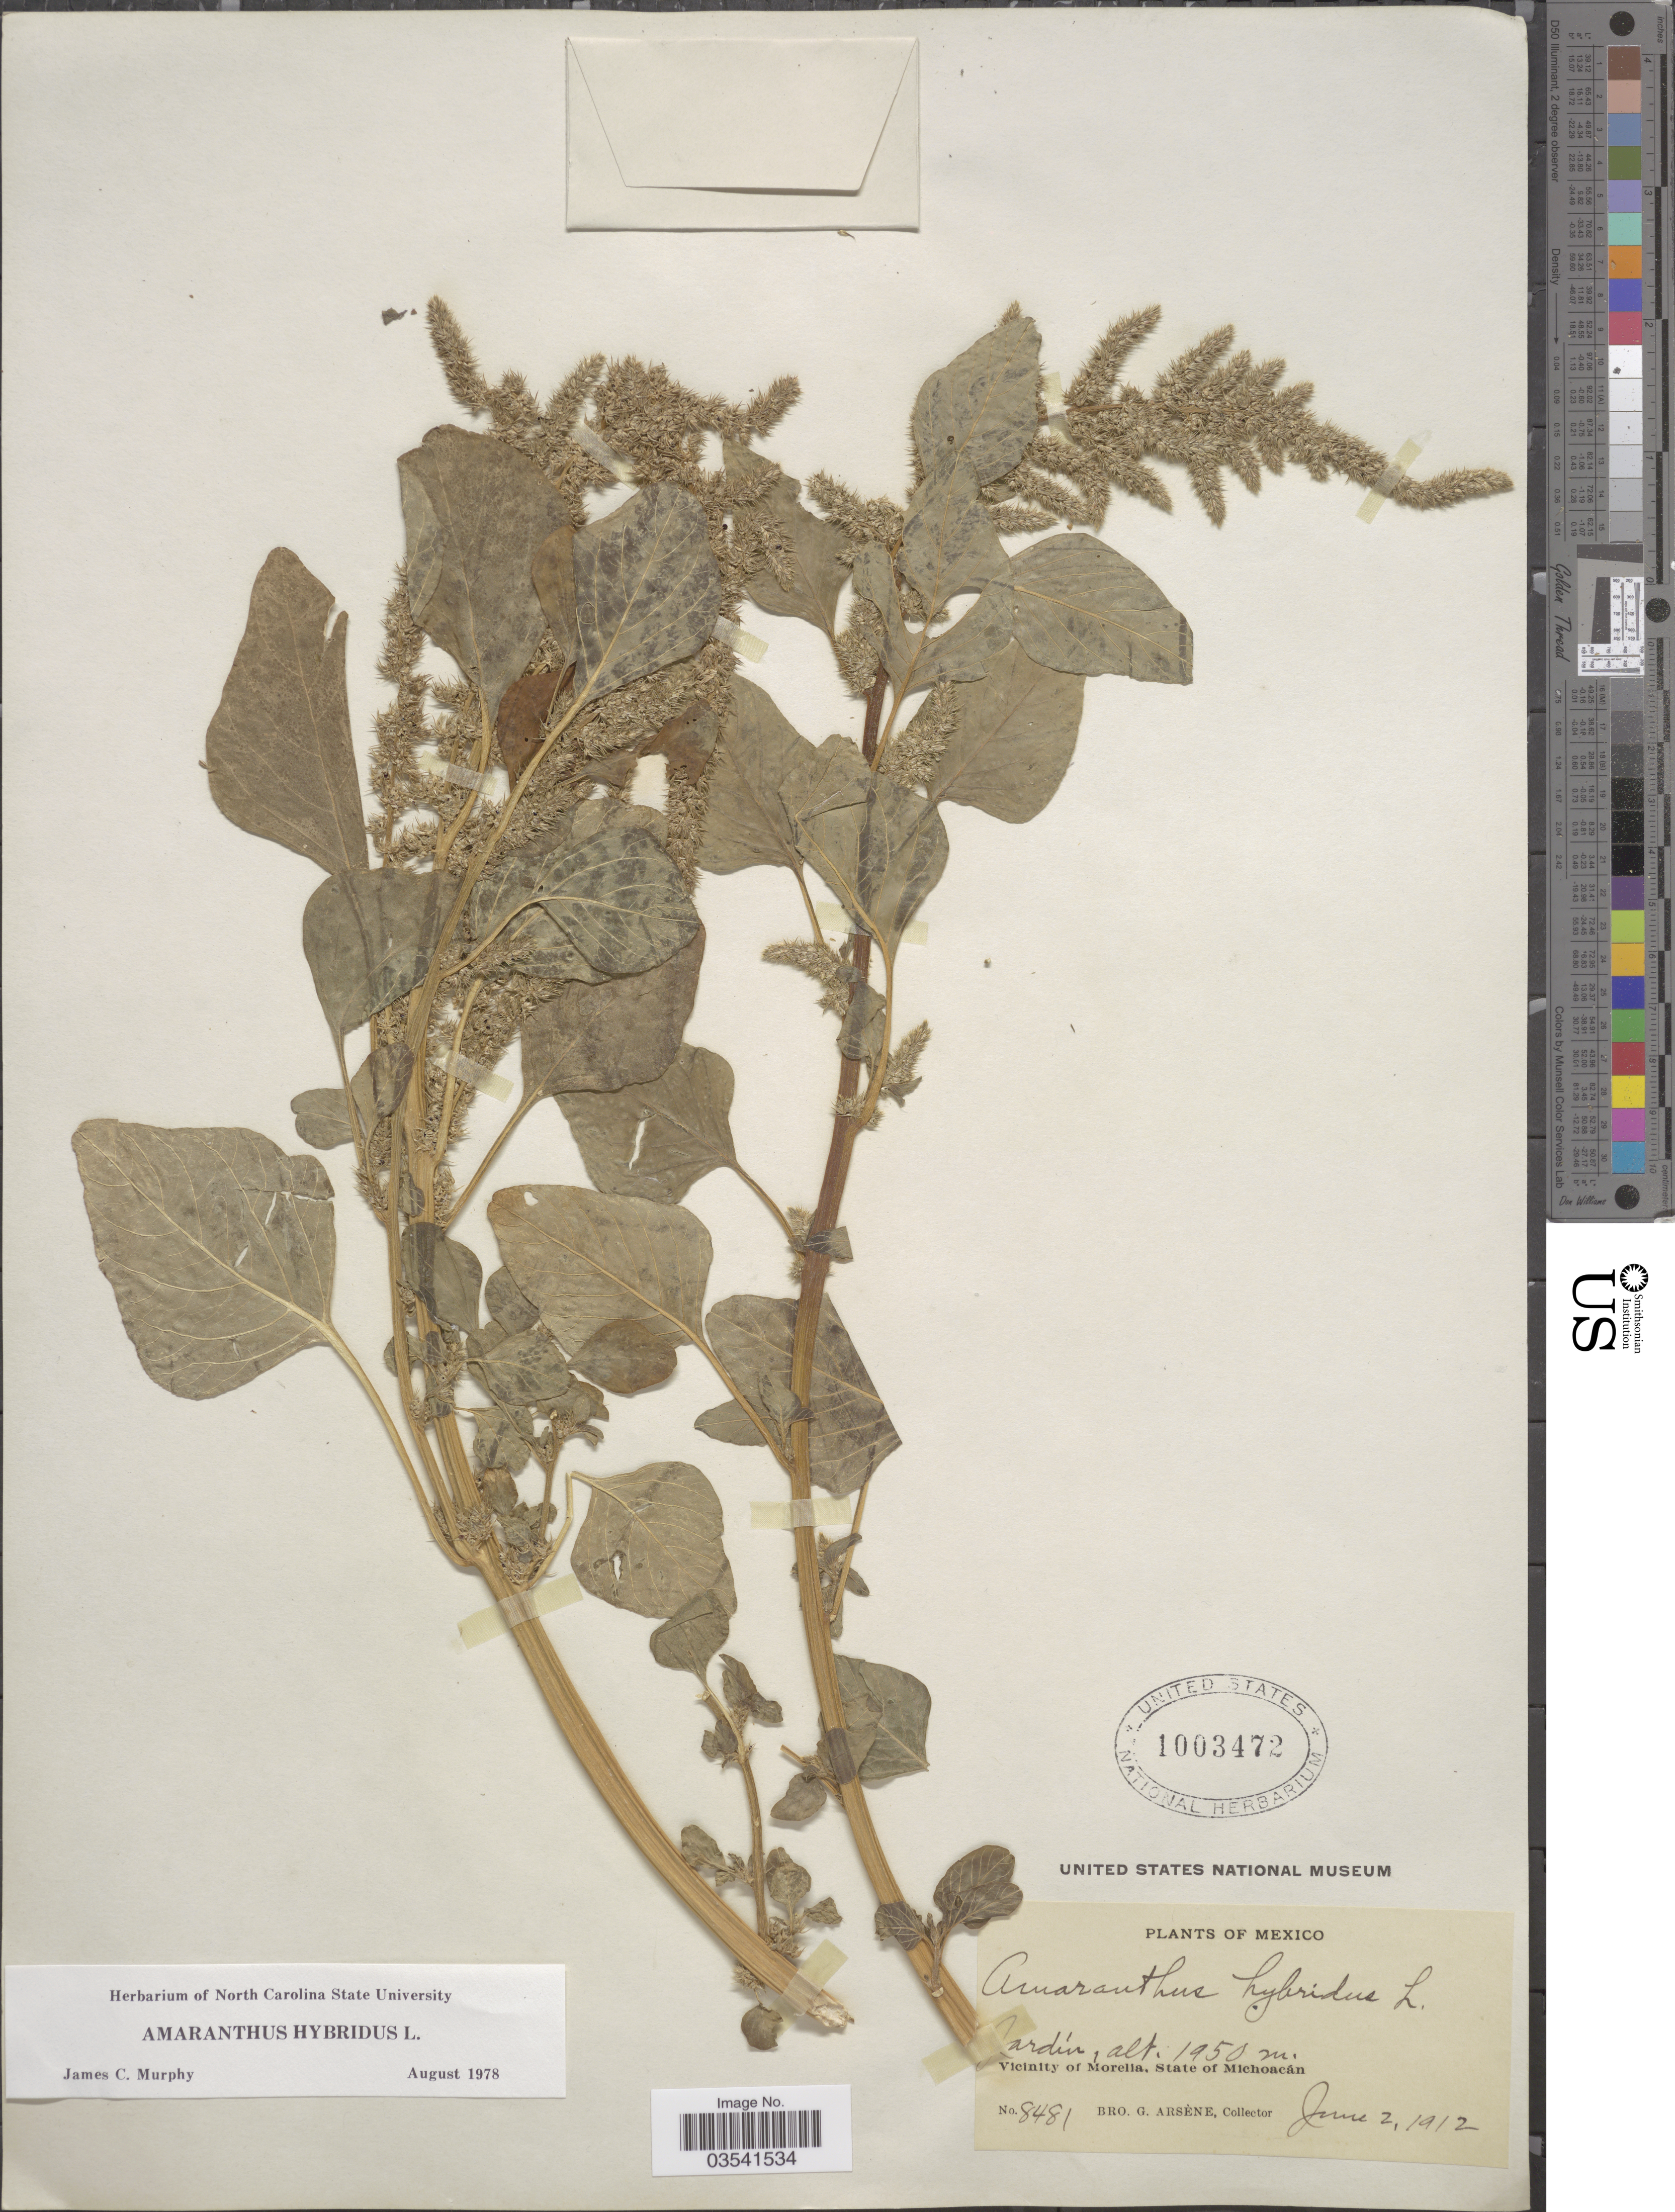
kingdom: Plantae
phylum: Tracheophyta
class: Magnoliopsida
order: Caryophyllales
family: Amaranthaceae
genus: Amaranthus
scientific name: Amaranthus hybridus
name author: L.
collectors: Bro. G. Arsène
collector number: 8481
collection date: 1912-06-02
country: Mexico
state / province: Michoacán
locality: Jardin. Vicinity of Morelia.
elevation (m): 1950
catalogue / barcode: US 1003472